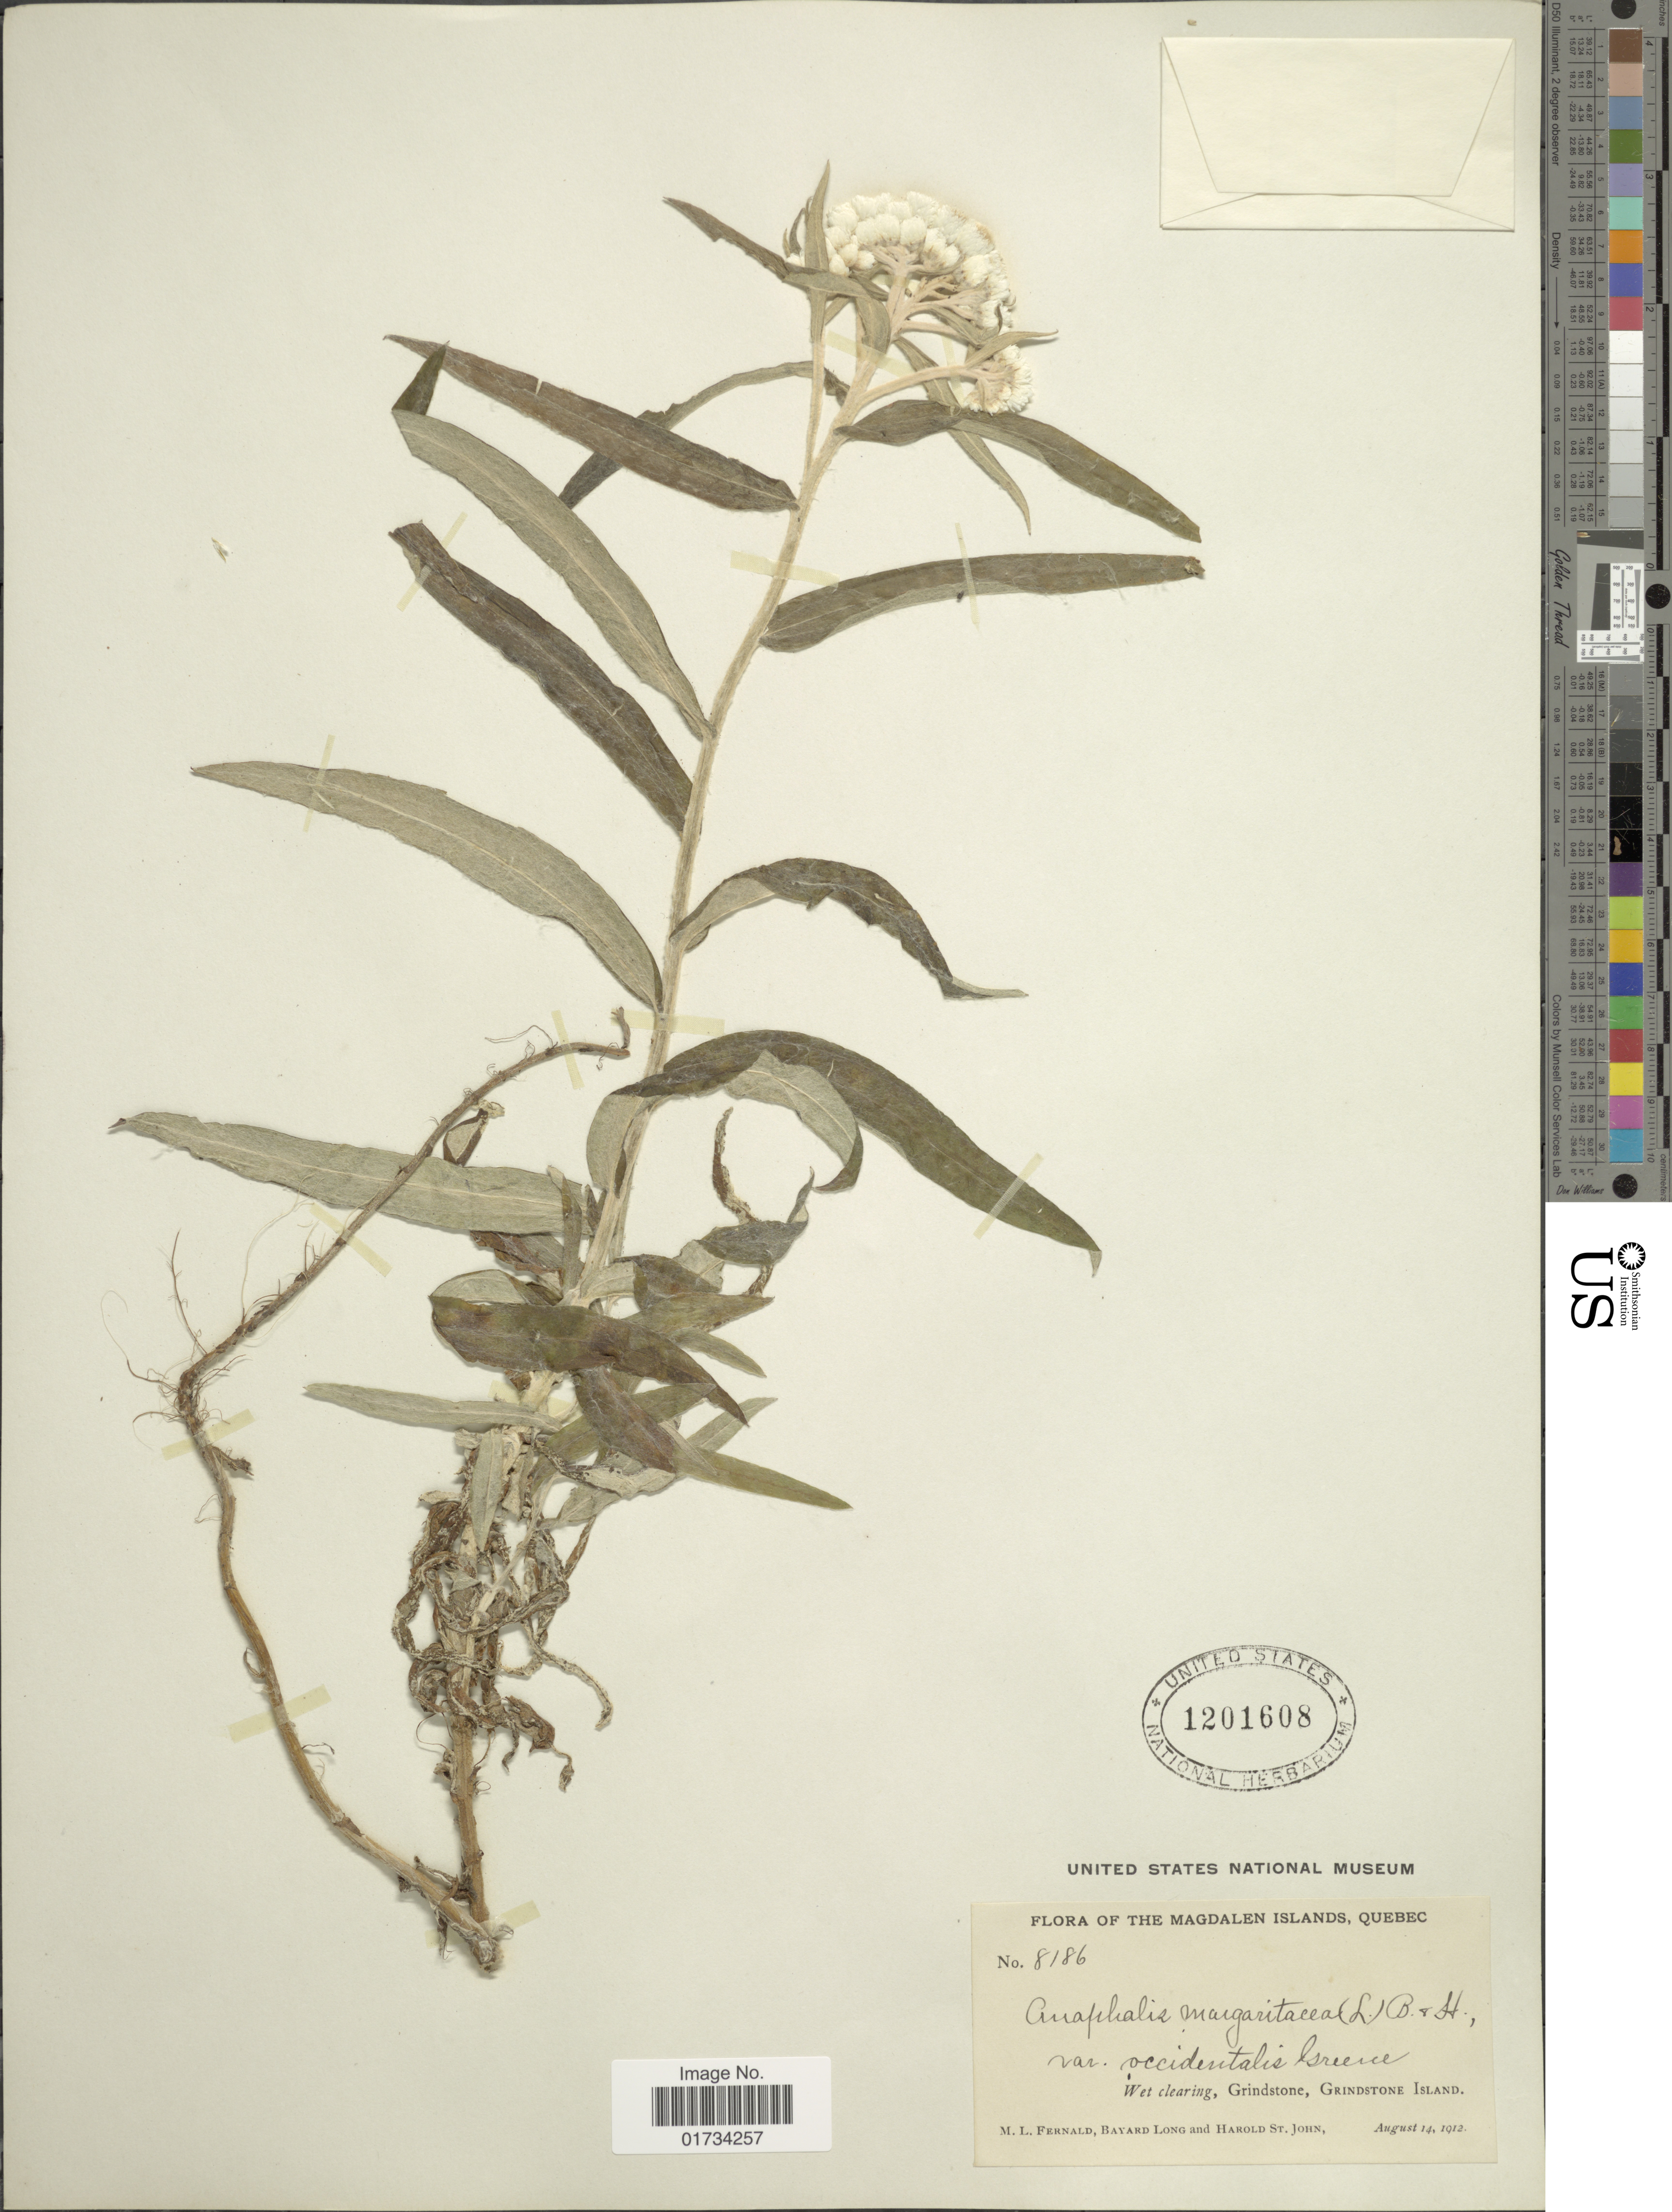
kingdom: Plantae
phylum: Tracheophyta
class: Magnoliopsida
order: Asterales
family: Asteraceae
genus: Anaphalis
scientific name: Anaphalis margaritacea var. occidentalis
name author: Greene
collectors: M. L. Fernald, B. Long & H. St. John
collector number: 8186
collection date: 1912-08-14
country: Canada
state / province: Quebec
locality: Magdalen Islands, wet clearing, Grindstone, Grindstone Island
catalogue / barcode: US 1201608